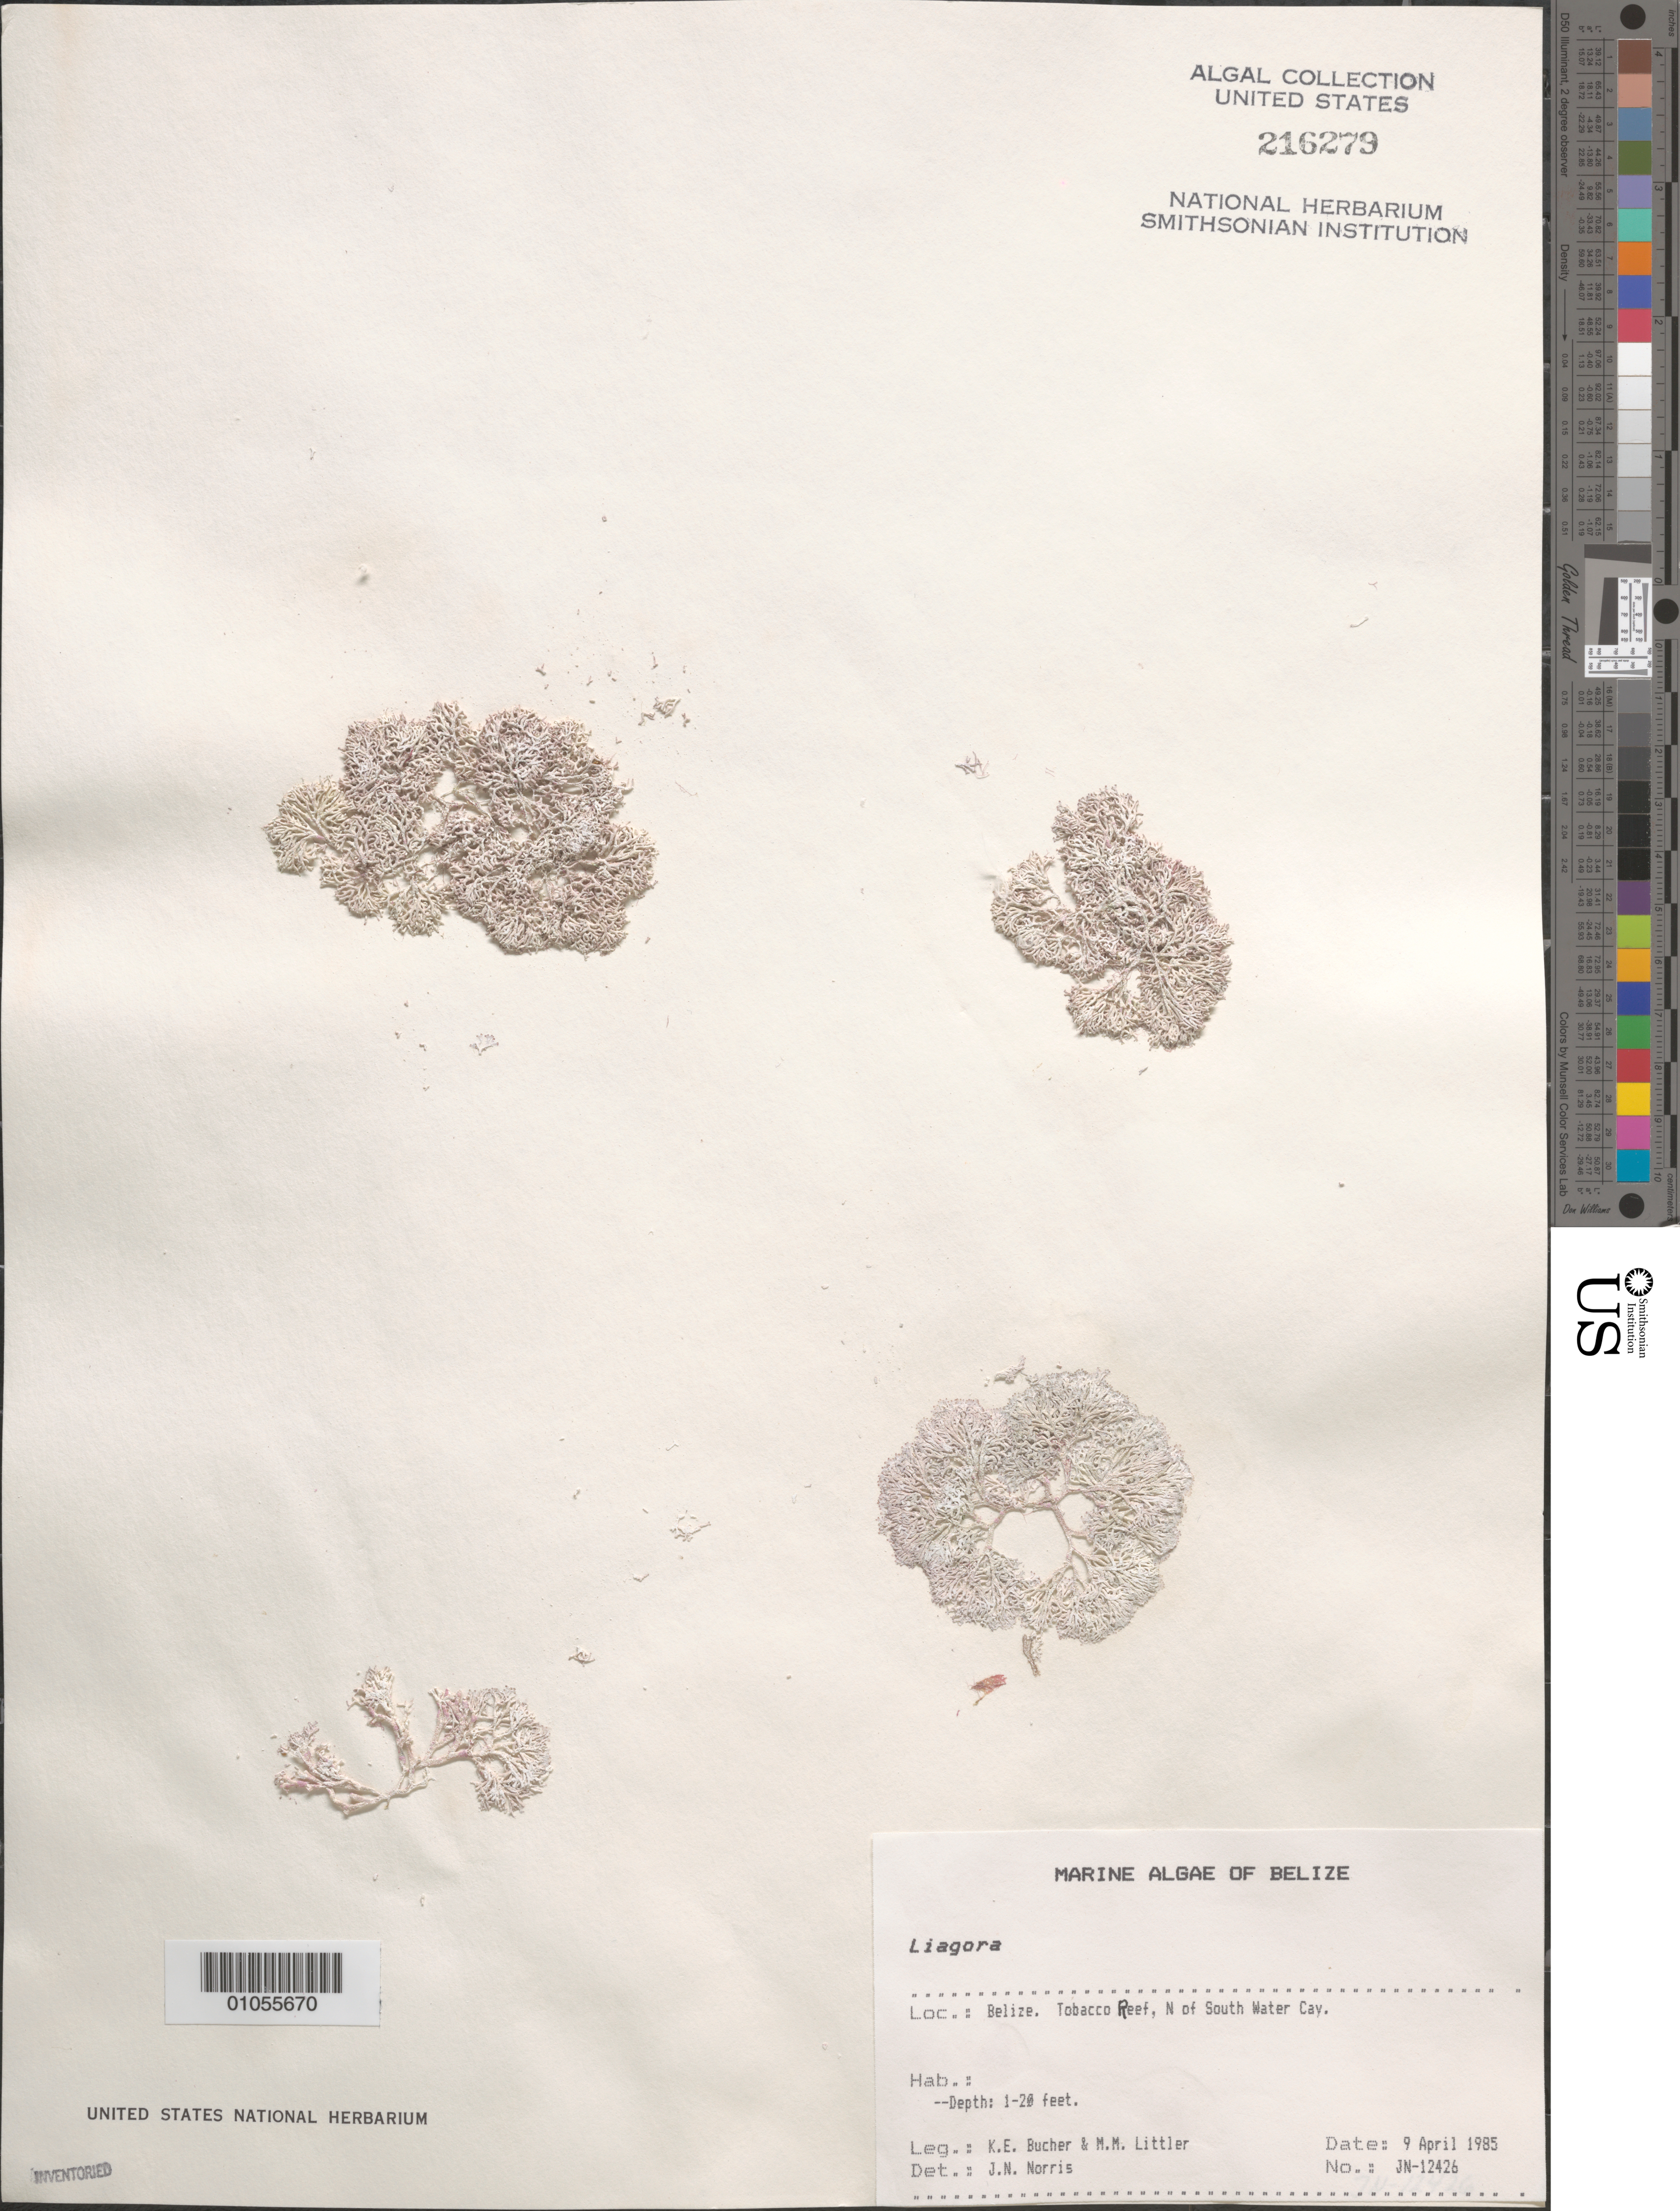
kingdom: Plantae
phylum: Rhodophyta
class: Florideophyceae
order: Nemaliales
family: Liagoraceae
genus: Liagora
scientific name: Liagora sp.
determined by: Norris, James N.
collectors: K. E. Bucher & M. M. Littler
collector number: JN-12426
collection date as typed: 09 Apr 1985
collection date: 1985-04-09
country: Belize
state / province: Stann Creek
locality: Tobacco Reef, north of South Water Cay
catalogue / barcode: US 216279